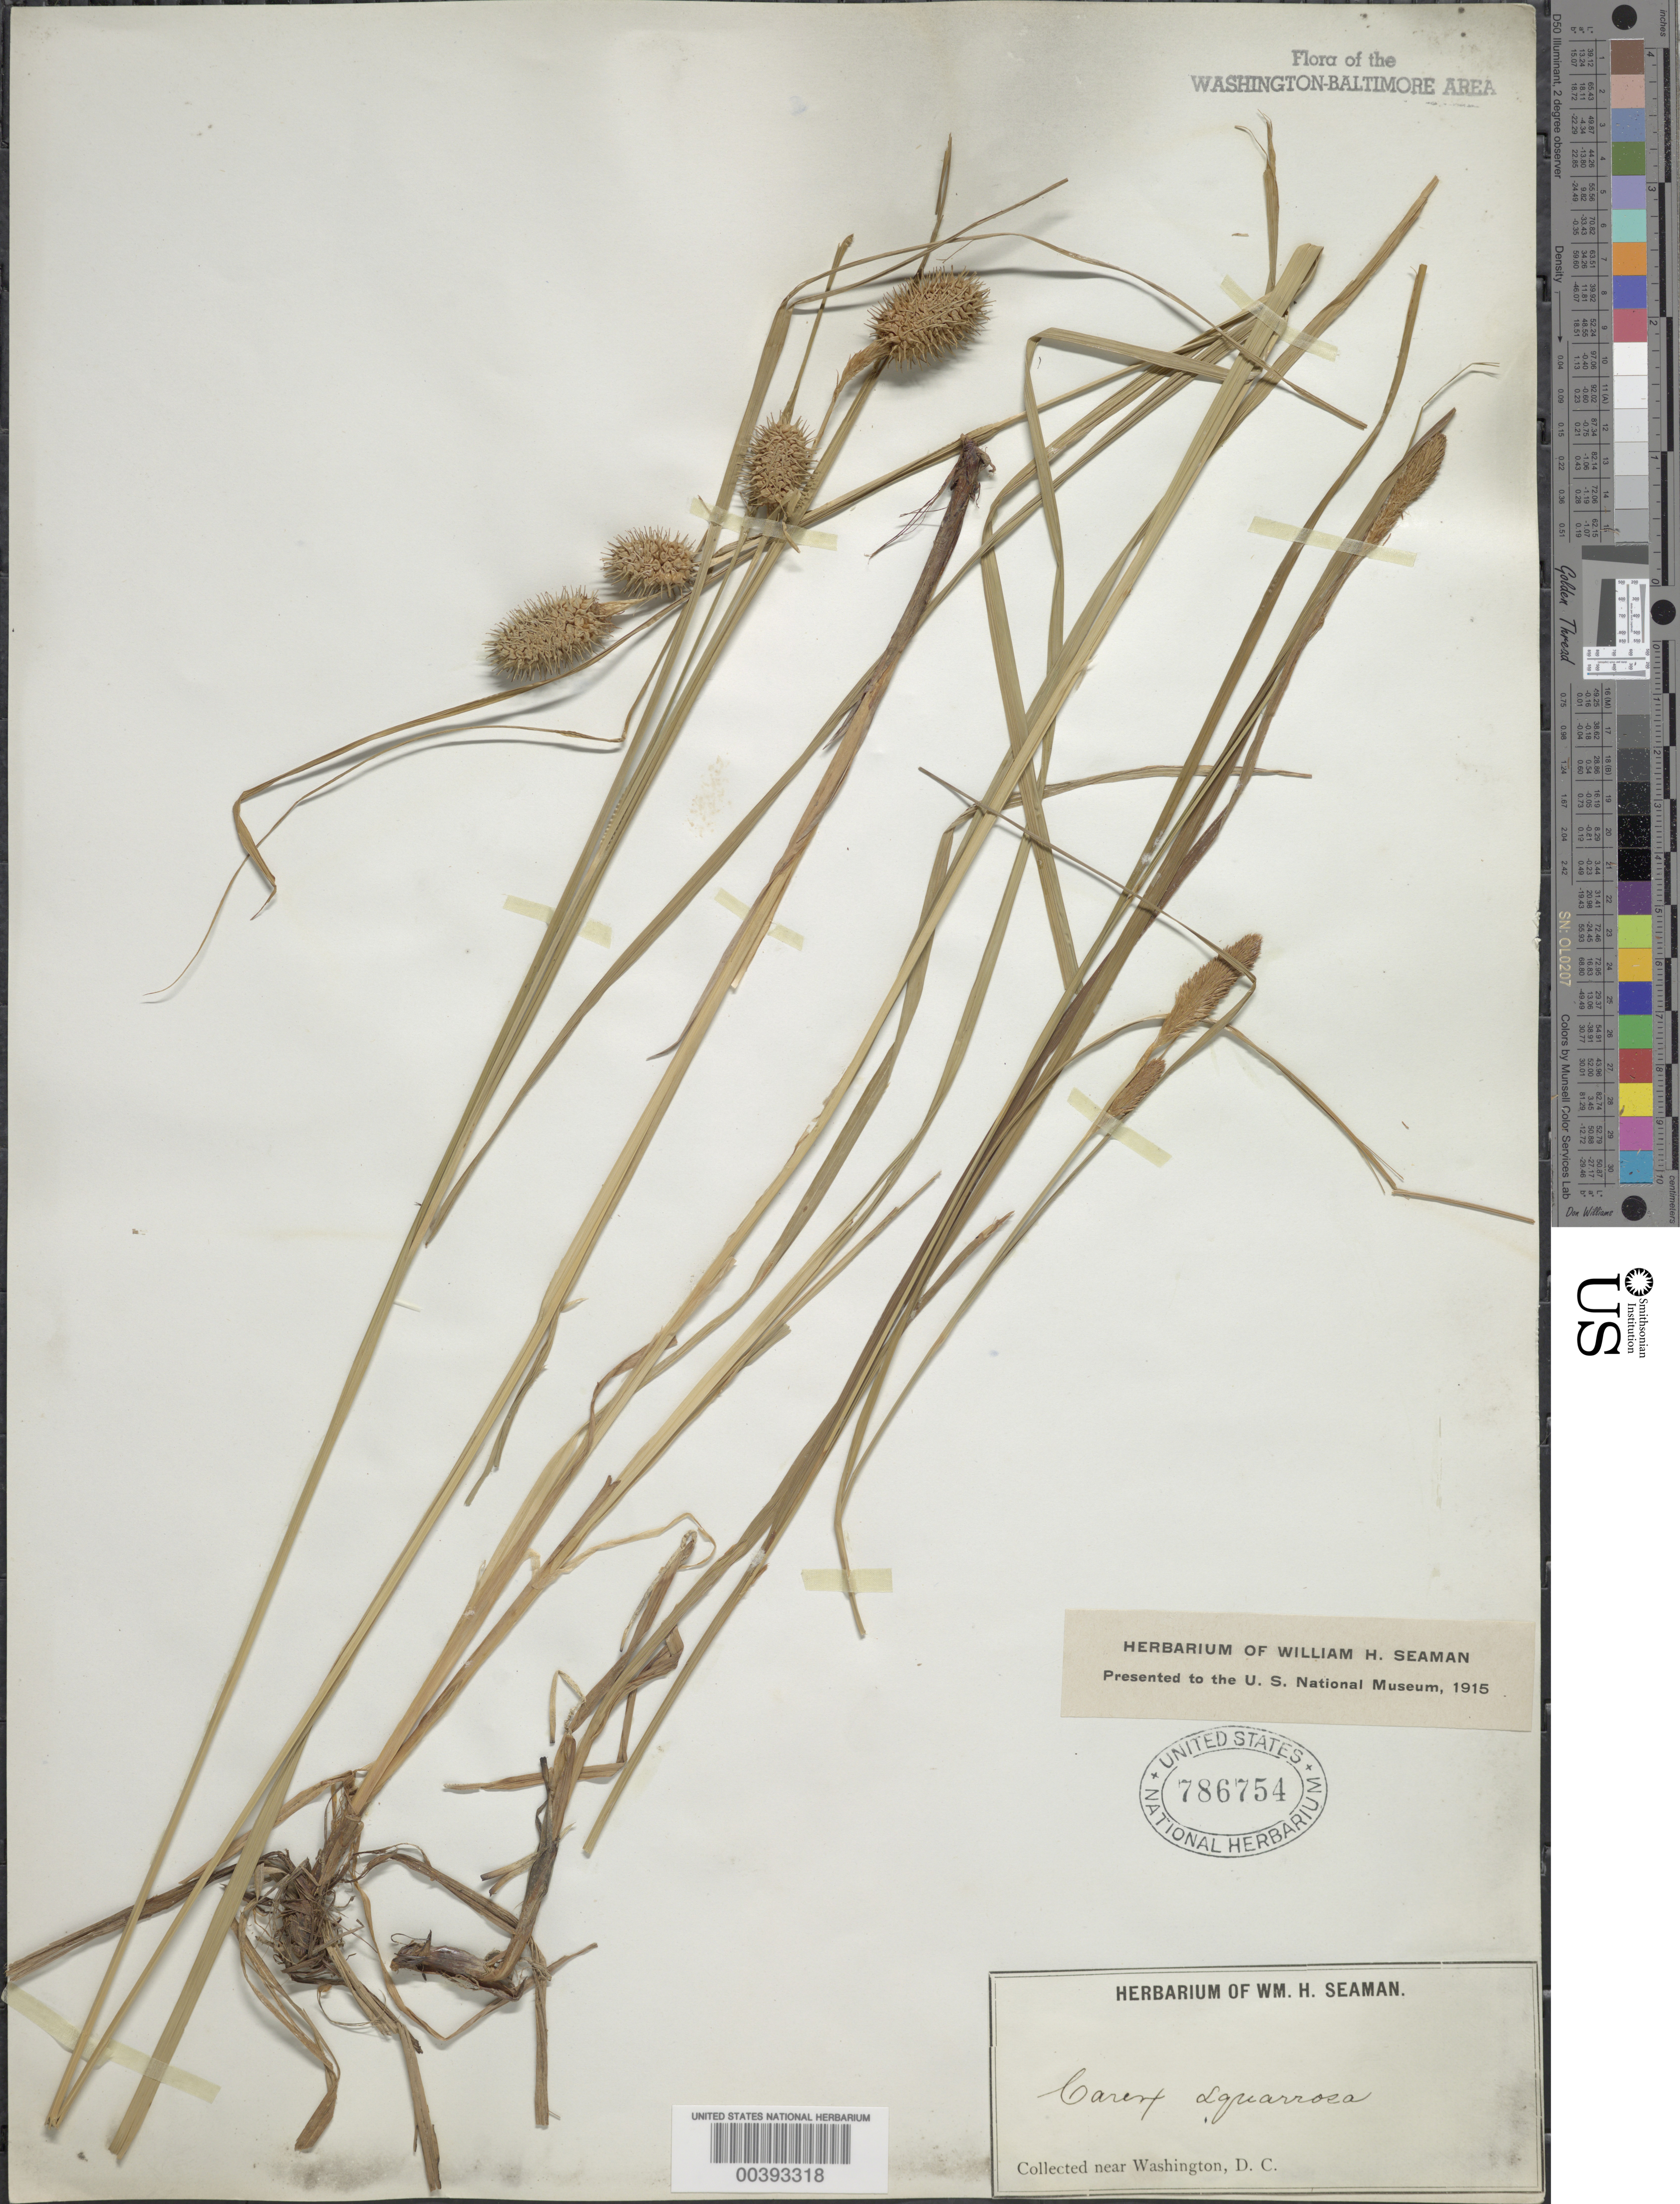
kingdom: Plantae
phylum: Tracheophyta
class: Liliopsida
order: Poales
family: Cyperaceae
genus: Carex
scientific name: Carex squarrosa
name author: L.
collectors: W. Seaman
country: United States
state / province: District of Columbia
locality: Washington DC Area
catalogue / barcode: US 786754